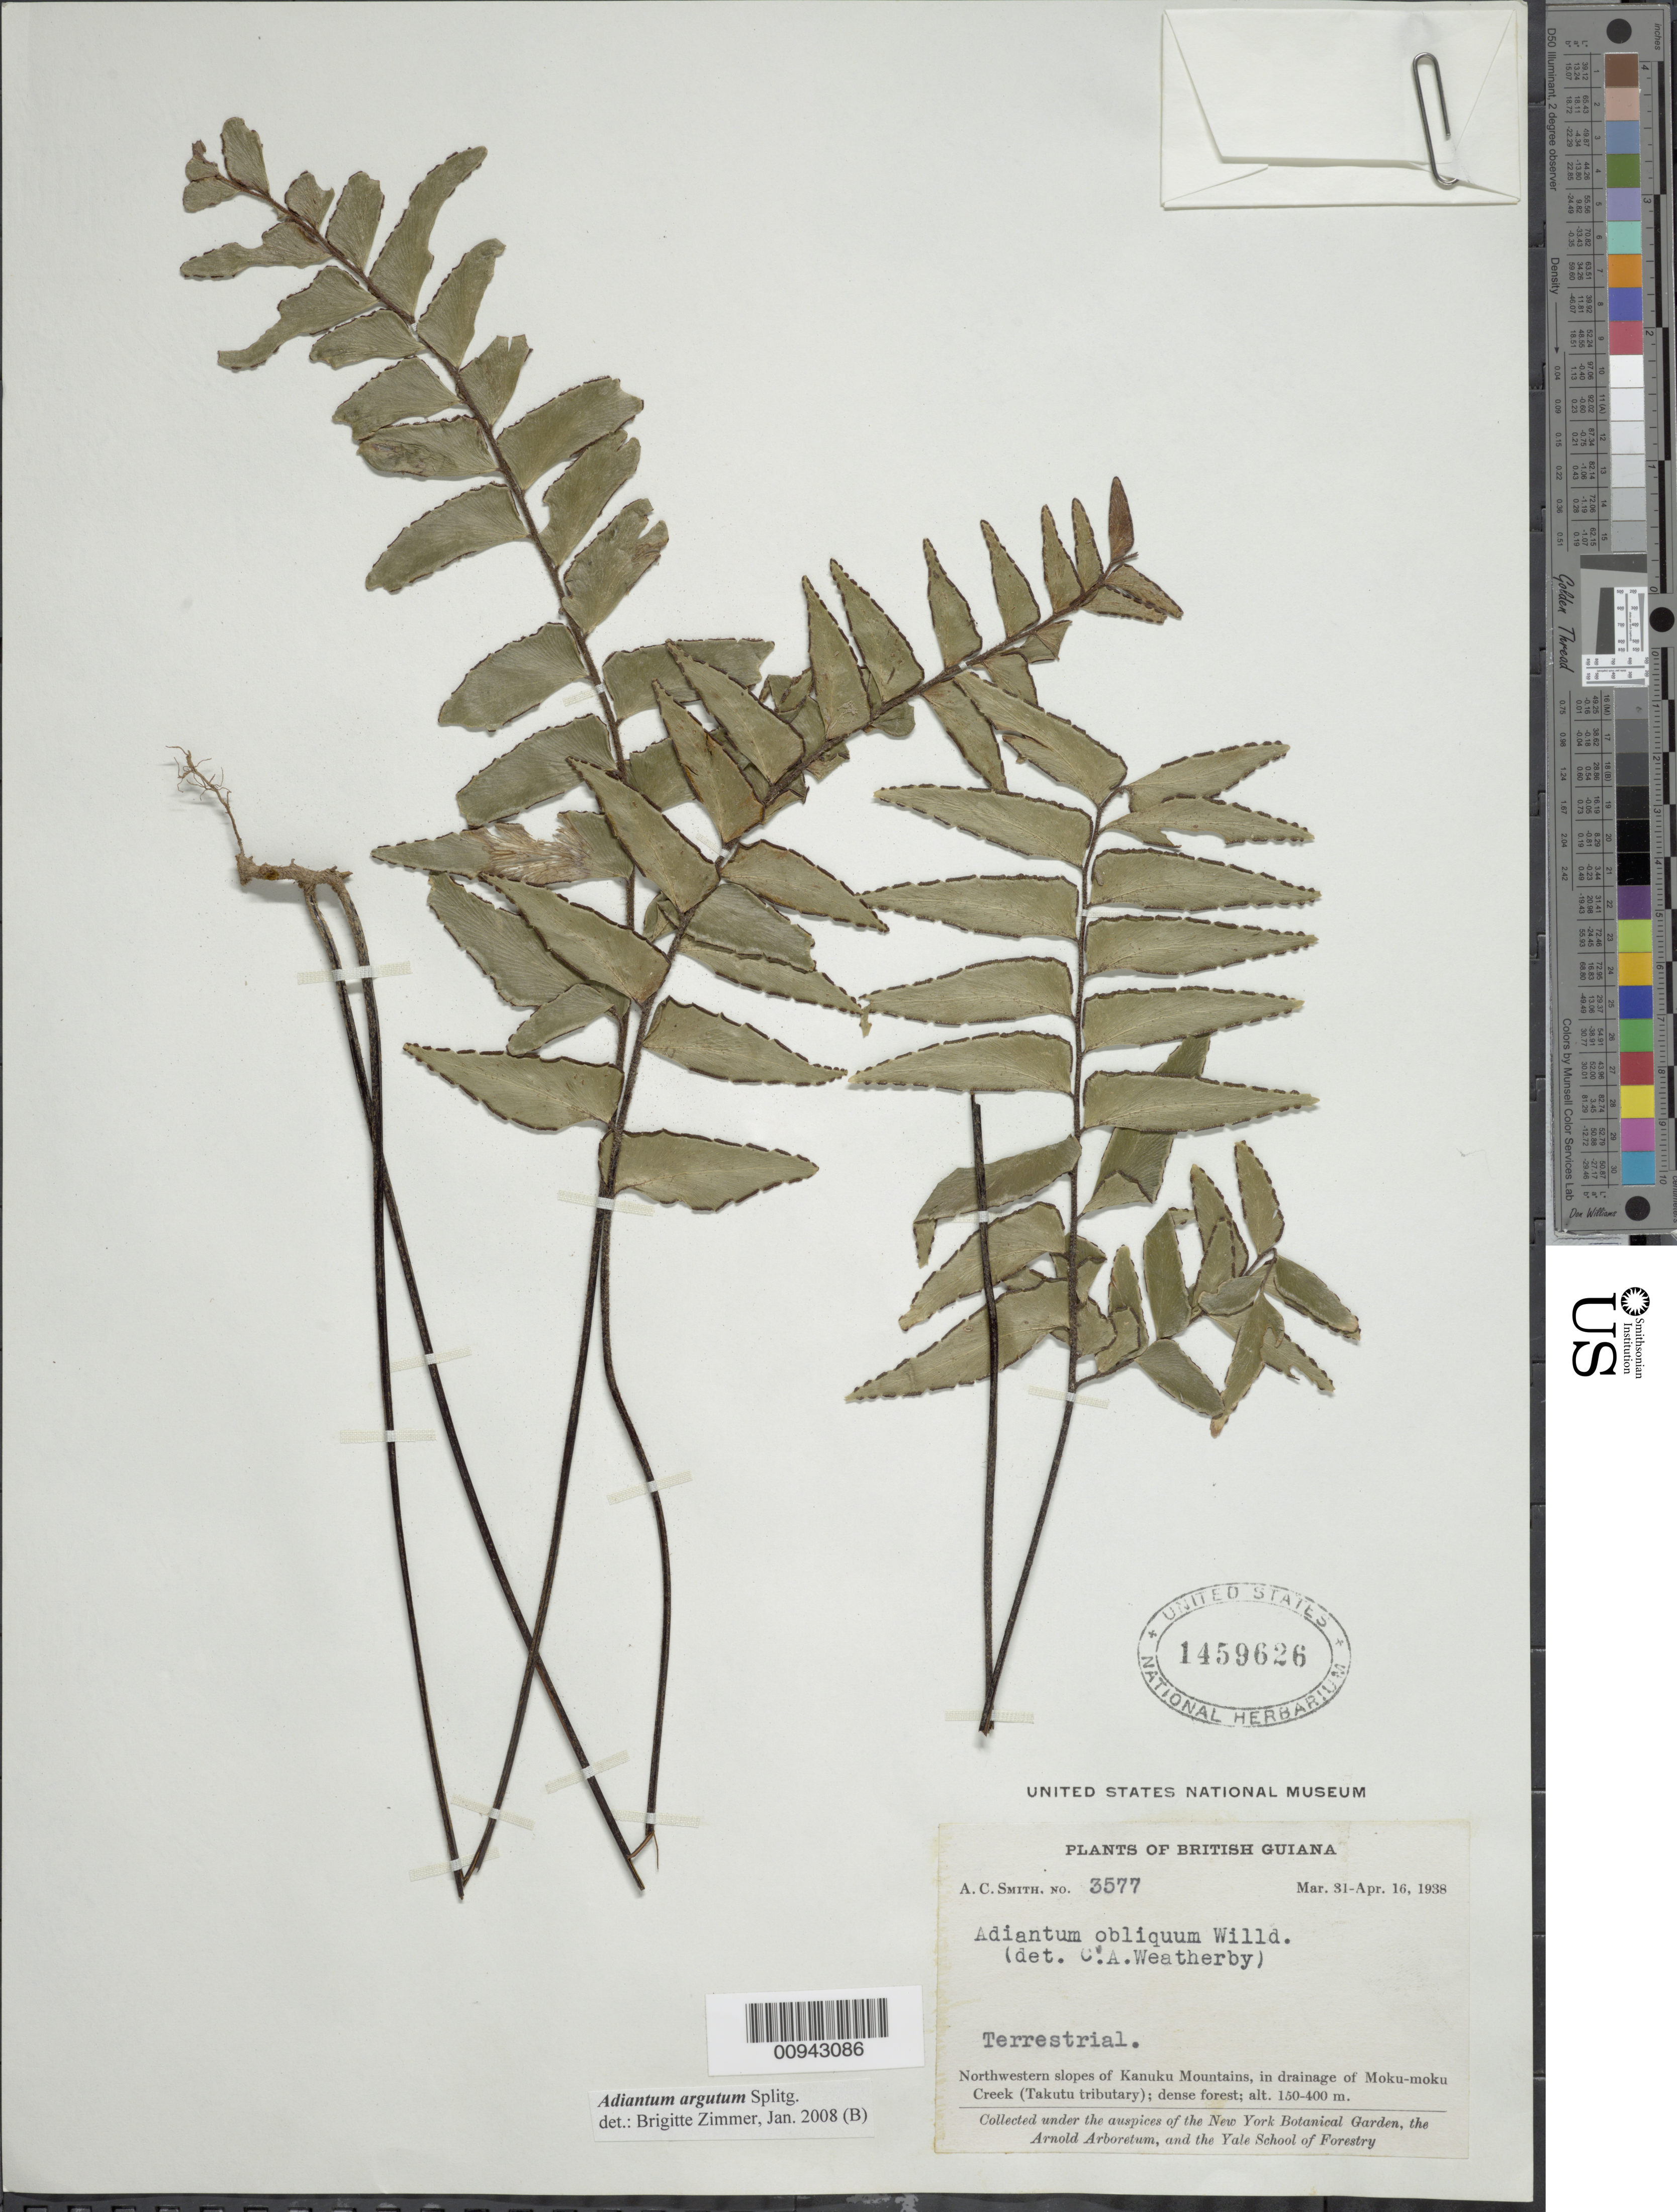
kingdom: Plantae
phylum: Tracheophyta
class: Polypodiopsida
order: Polypodiales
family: Pteridaceae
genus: Adiantum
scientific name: Adiantum argutum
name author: Splitg.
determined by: Zimmer, B.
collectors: A. C. Smith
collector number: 3577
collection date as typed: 31-Mar-38 to 16-Apr-38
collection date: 1938-03-31/1938-04-16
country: Guyana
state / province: U. Takutu-U. Essequibo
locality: Kanuku Mts., NW slopes, in drainage of Moku-moku Creek (Takutu tributary)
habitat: Dense forest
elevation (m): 150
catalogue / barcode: US 1459626